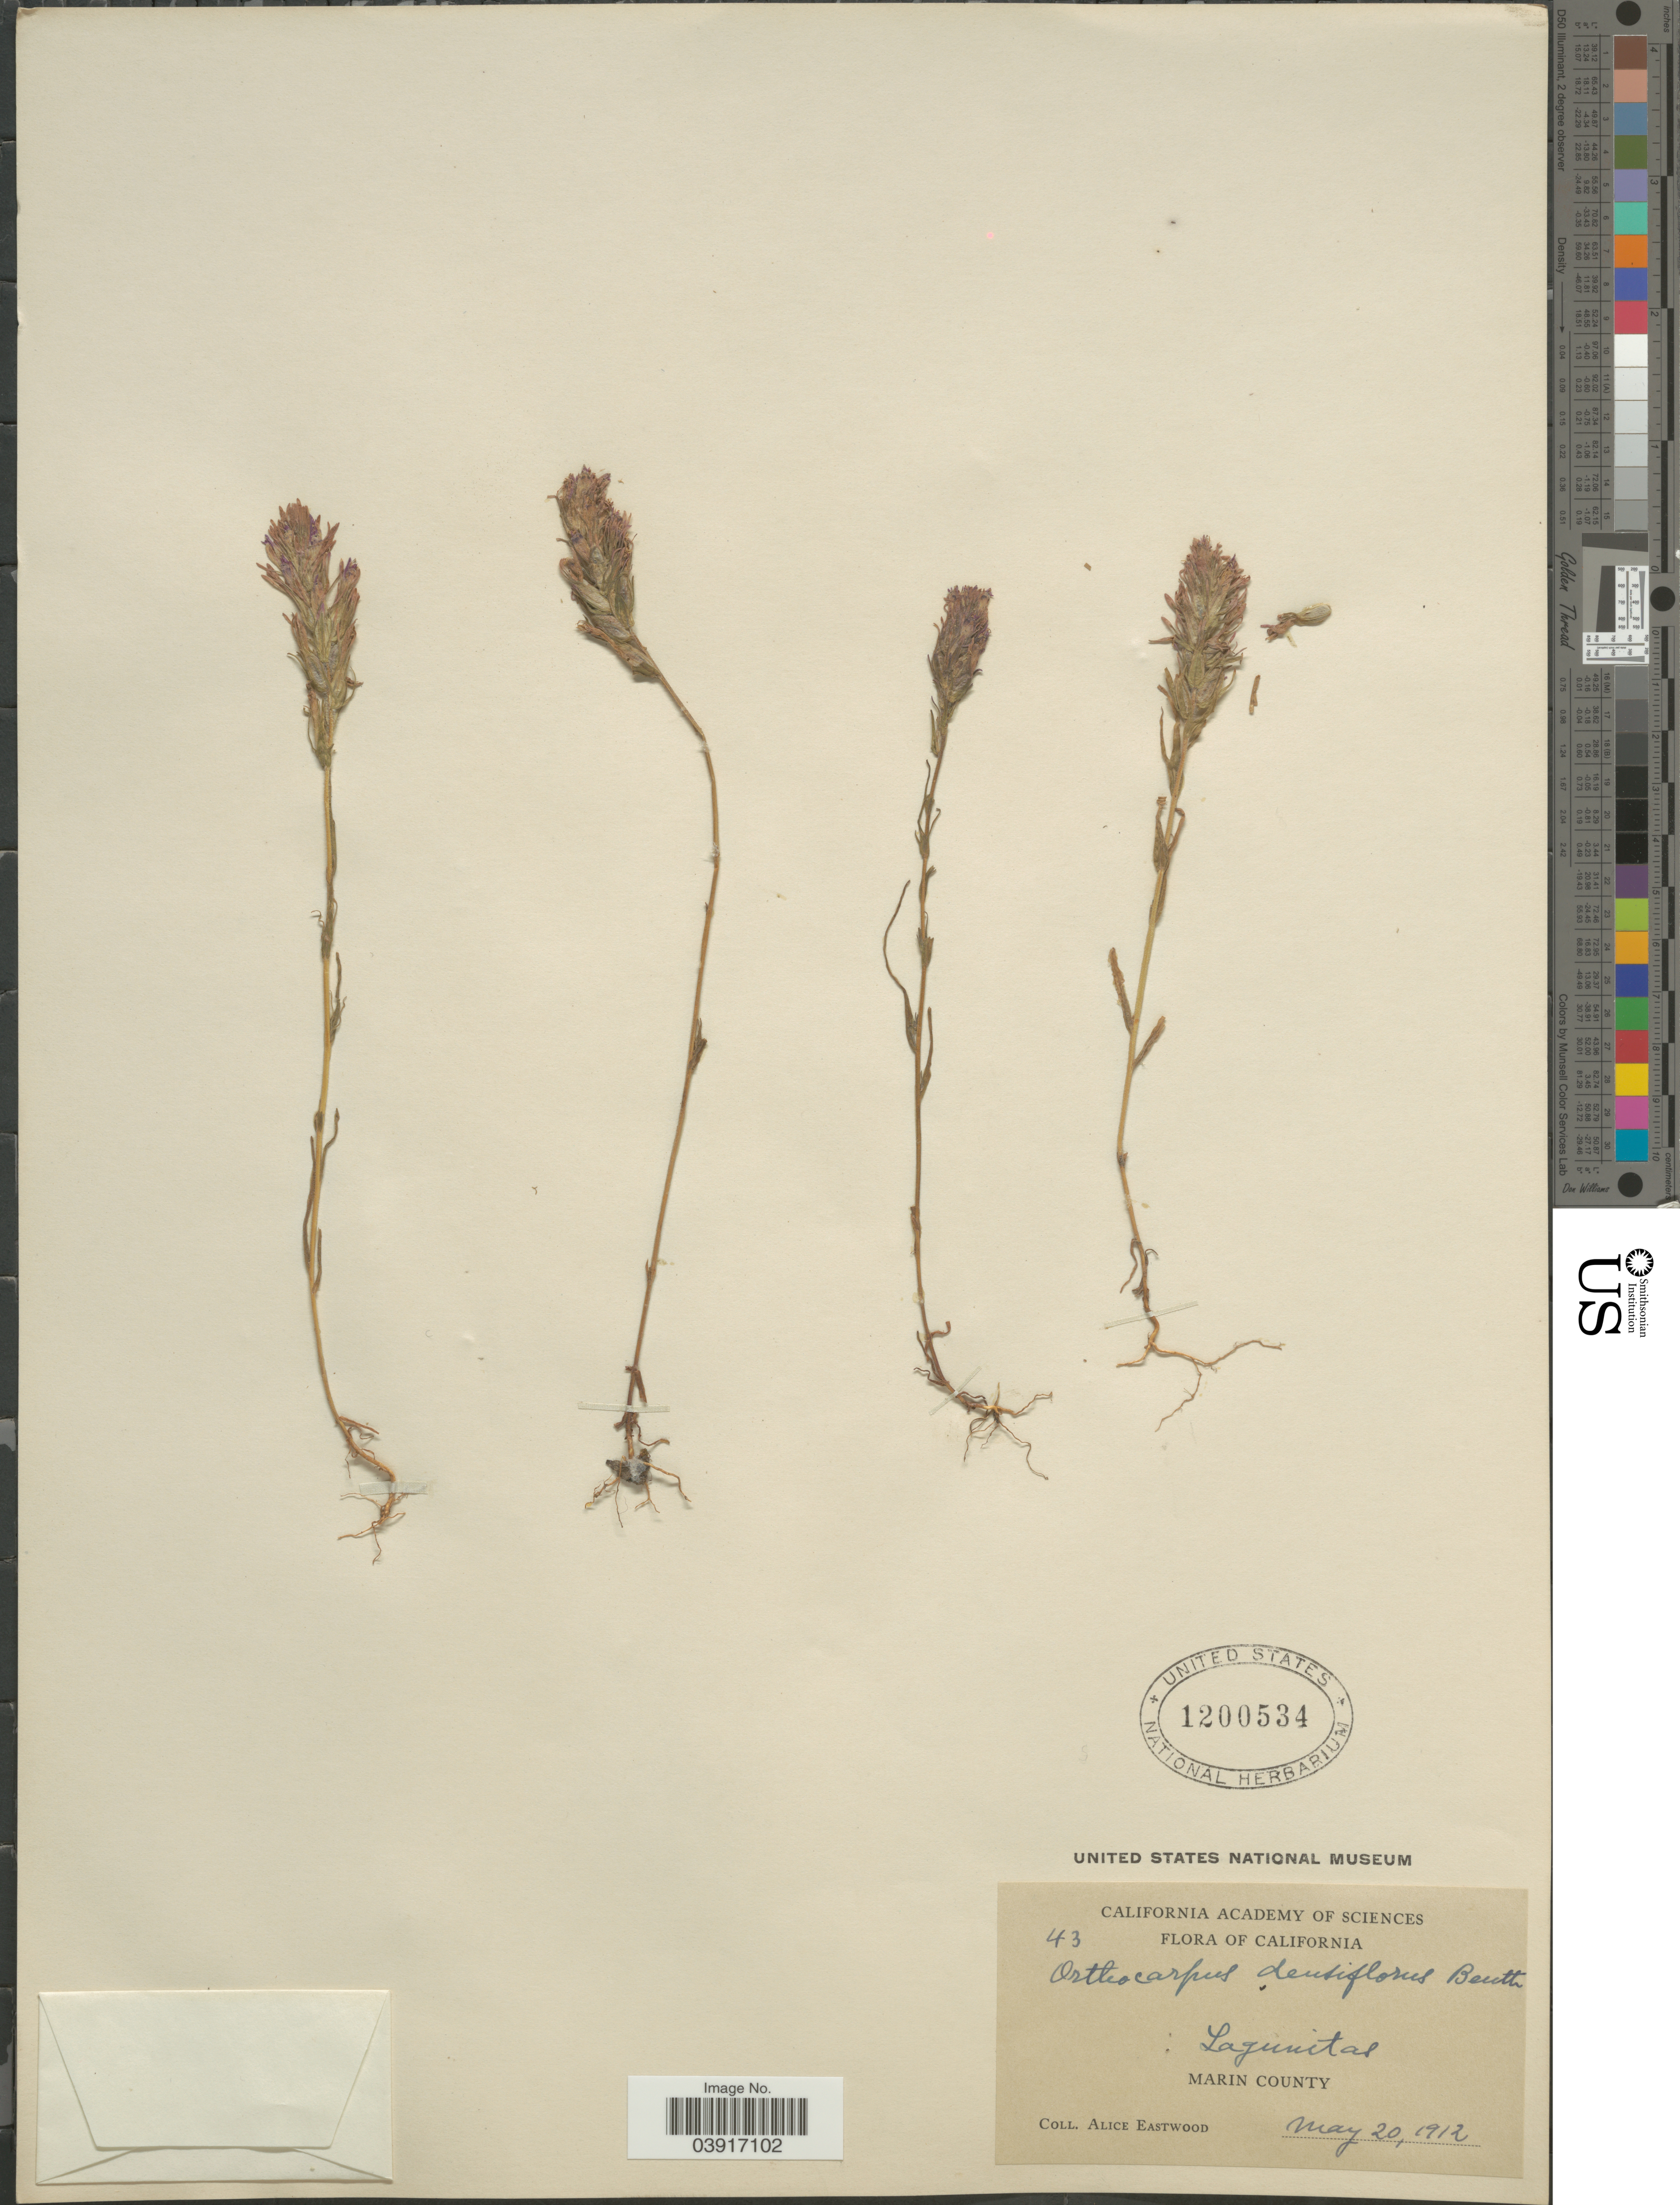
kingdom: Plantae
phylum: Tracheophyta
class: Magnoliopsida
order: Lamiales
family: Orobanchaceae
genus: Orthocarpus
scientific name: Orthocarpus densiflorus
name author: Benth.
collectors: A. Eastwood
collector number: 43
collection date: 1912-05-20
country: United States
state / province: California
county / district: Marin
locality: Lagunitas. Marin County.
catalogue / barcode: US 1200534